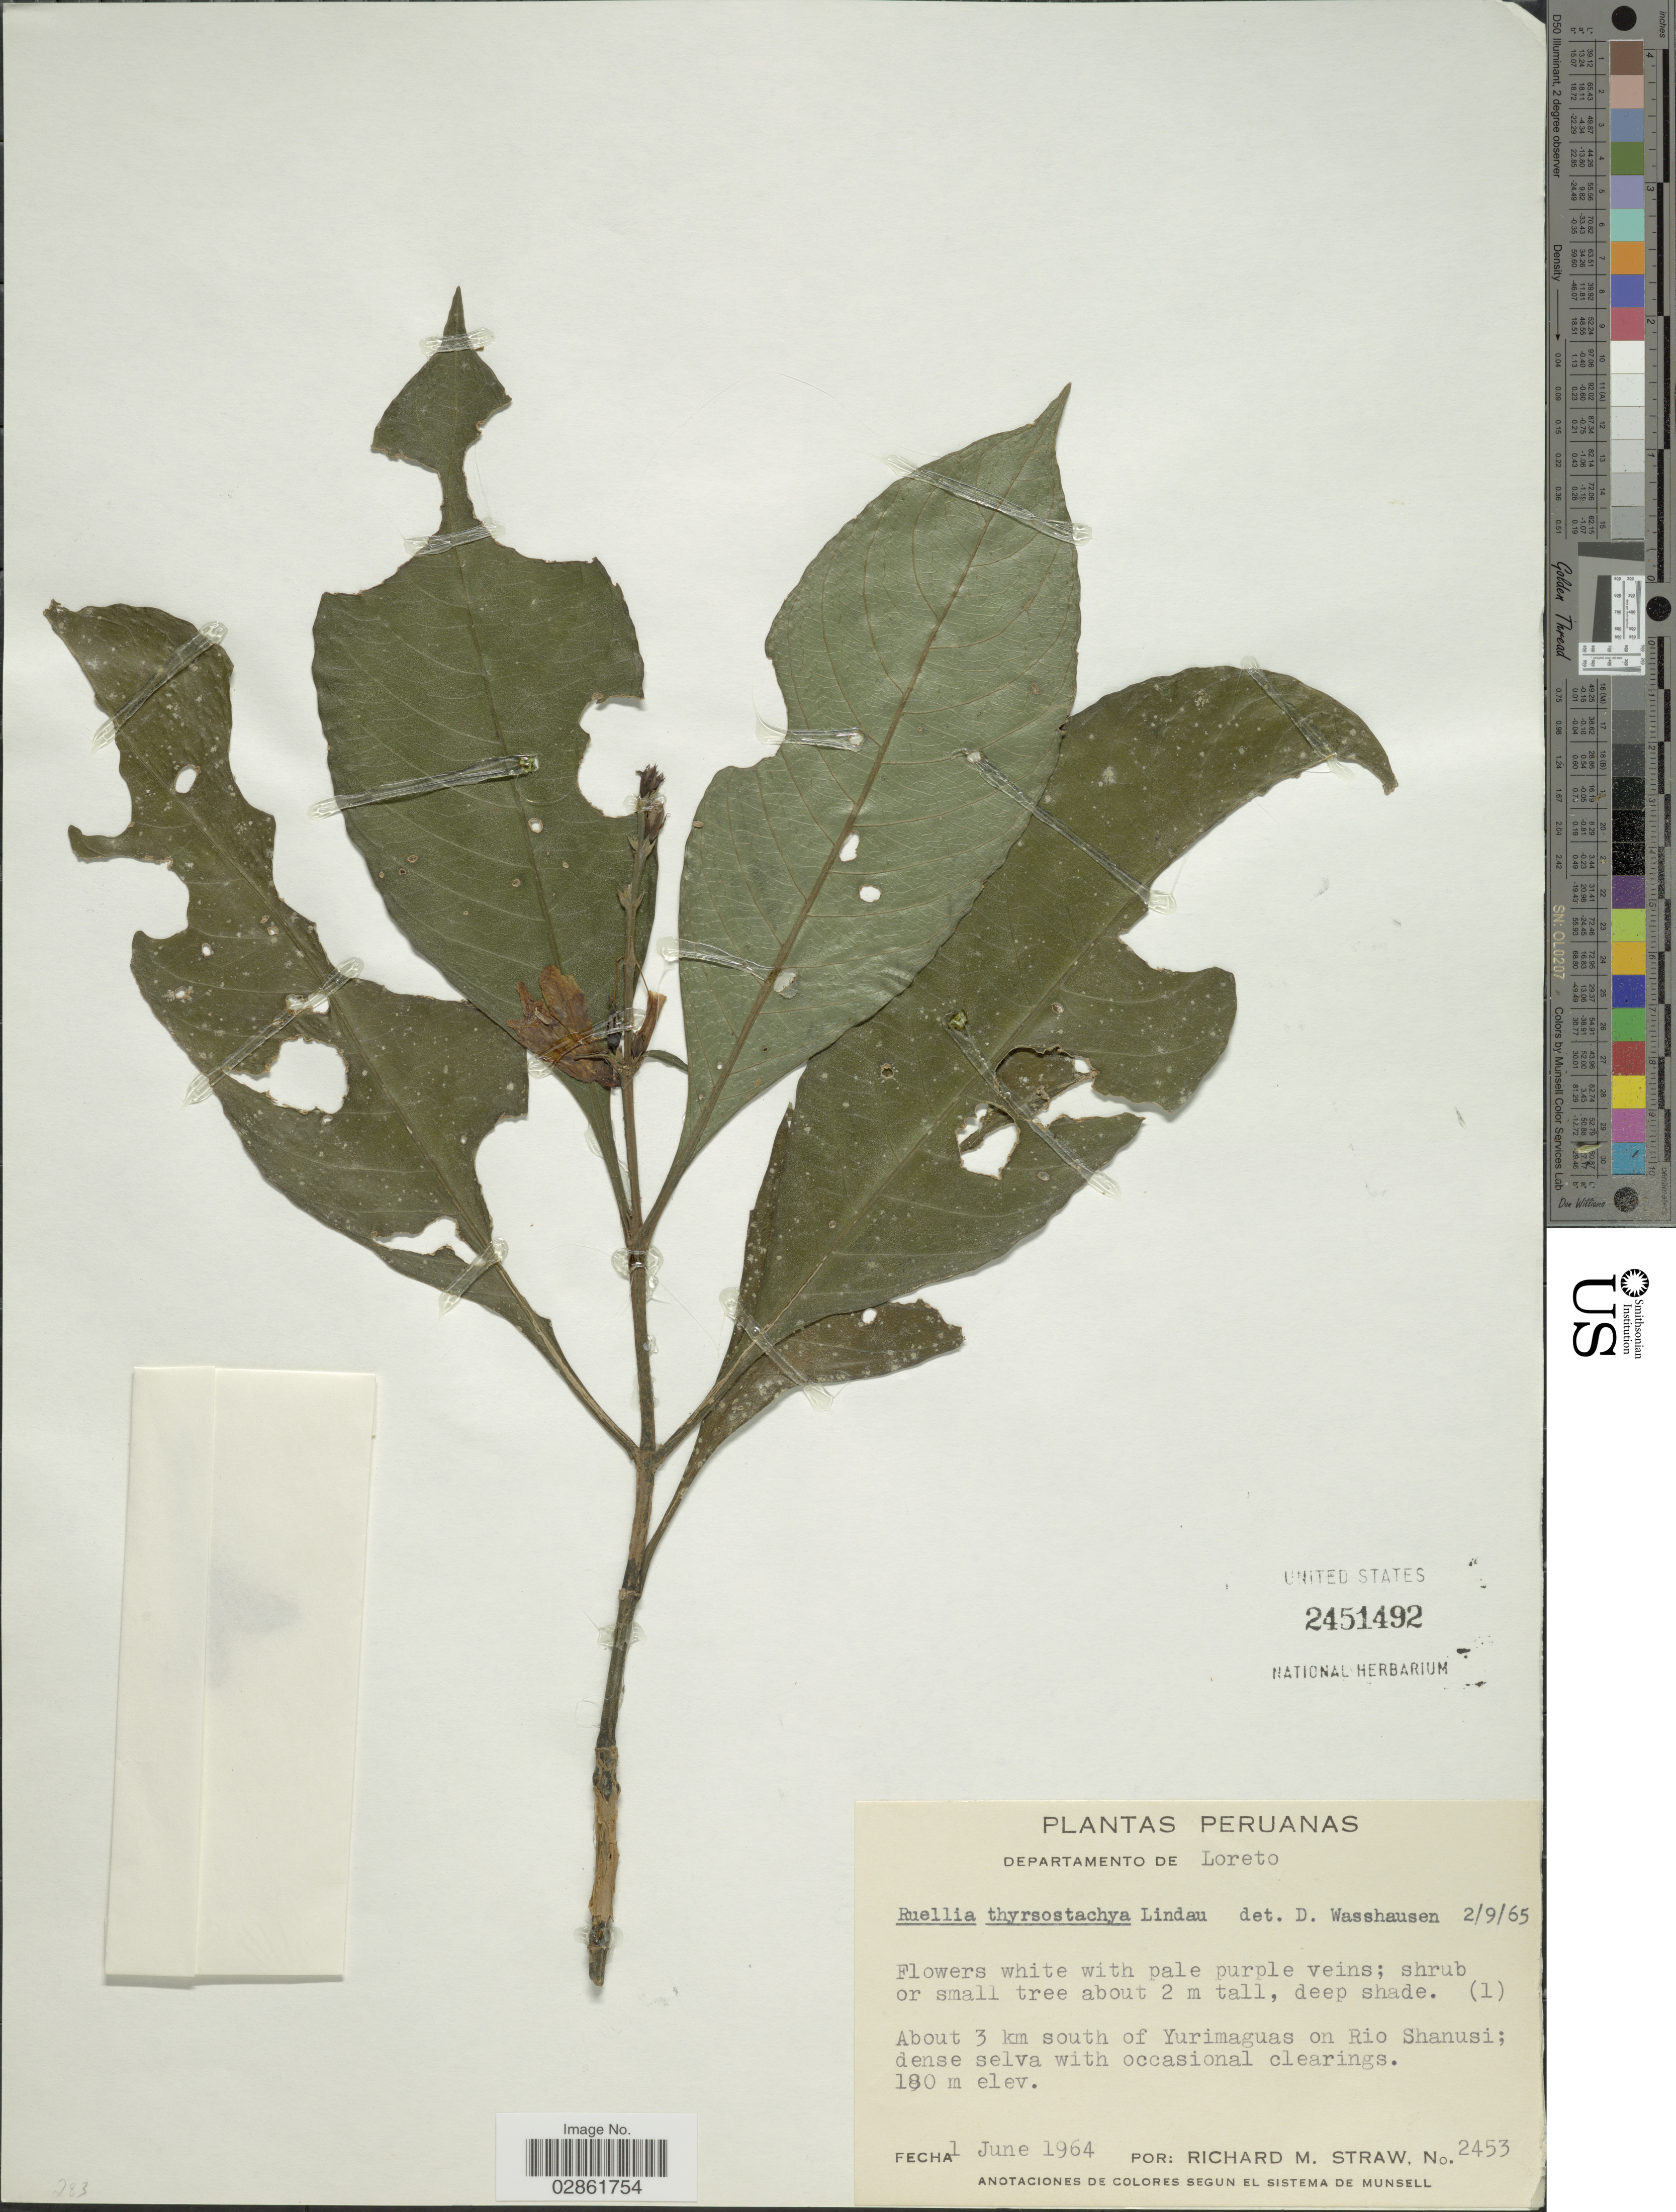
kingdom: Plantae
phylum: Tracheophyta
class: Magnoliopsida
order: Lamiales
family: Acanthaceae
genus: Ruellia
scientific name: Ruellia proxima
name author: Lindau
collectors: R. M. Straw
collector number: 2453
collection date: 1964-06-01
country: Peru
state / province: Loreto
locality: Departamento de Loreto, About 3 km south of Yurimaguas on Rio Shanusi.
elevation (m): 180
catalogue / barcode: US 2451492